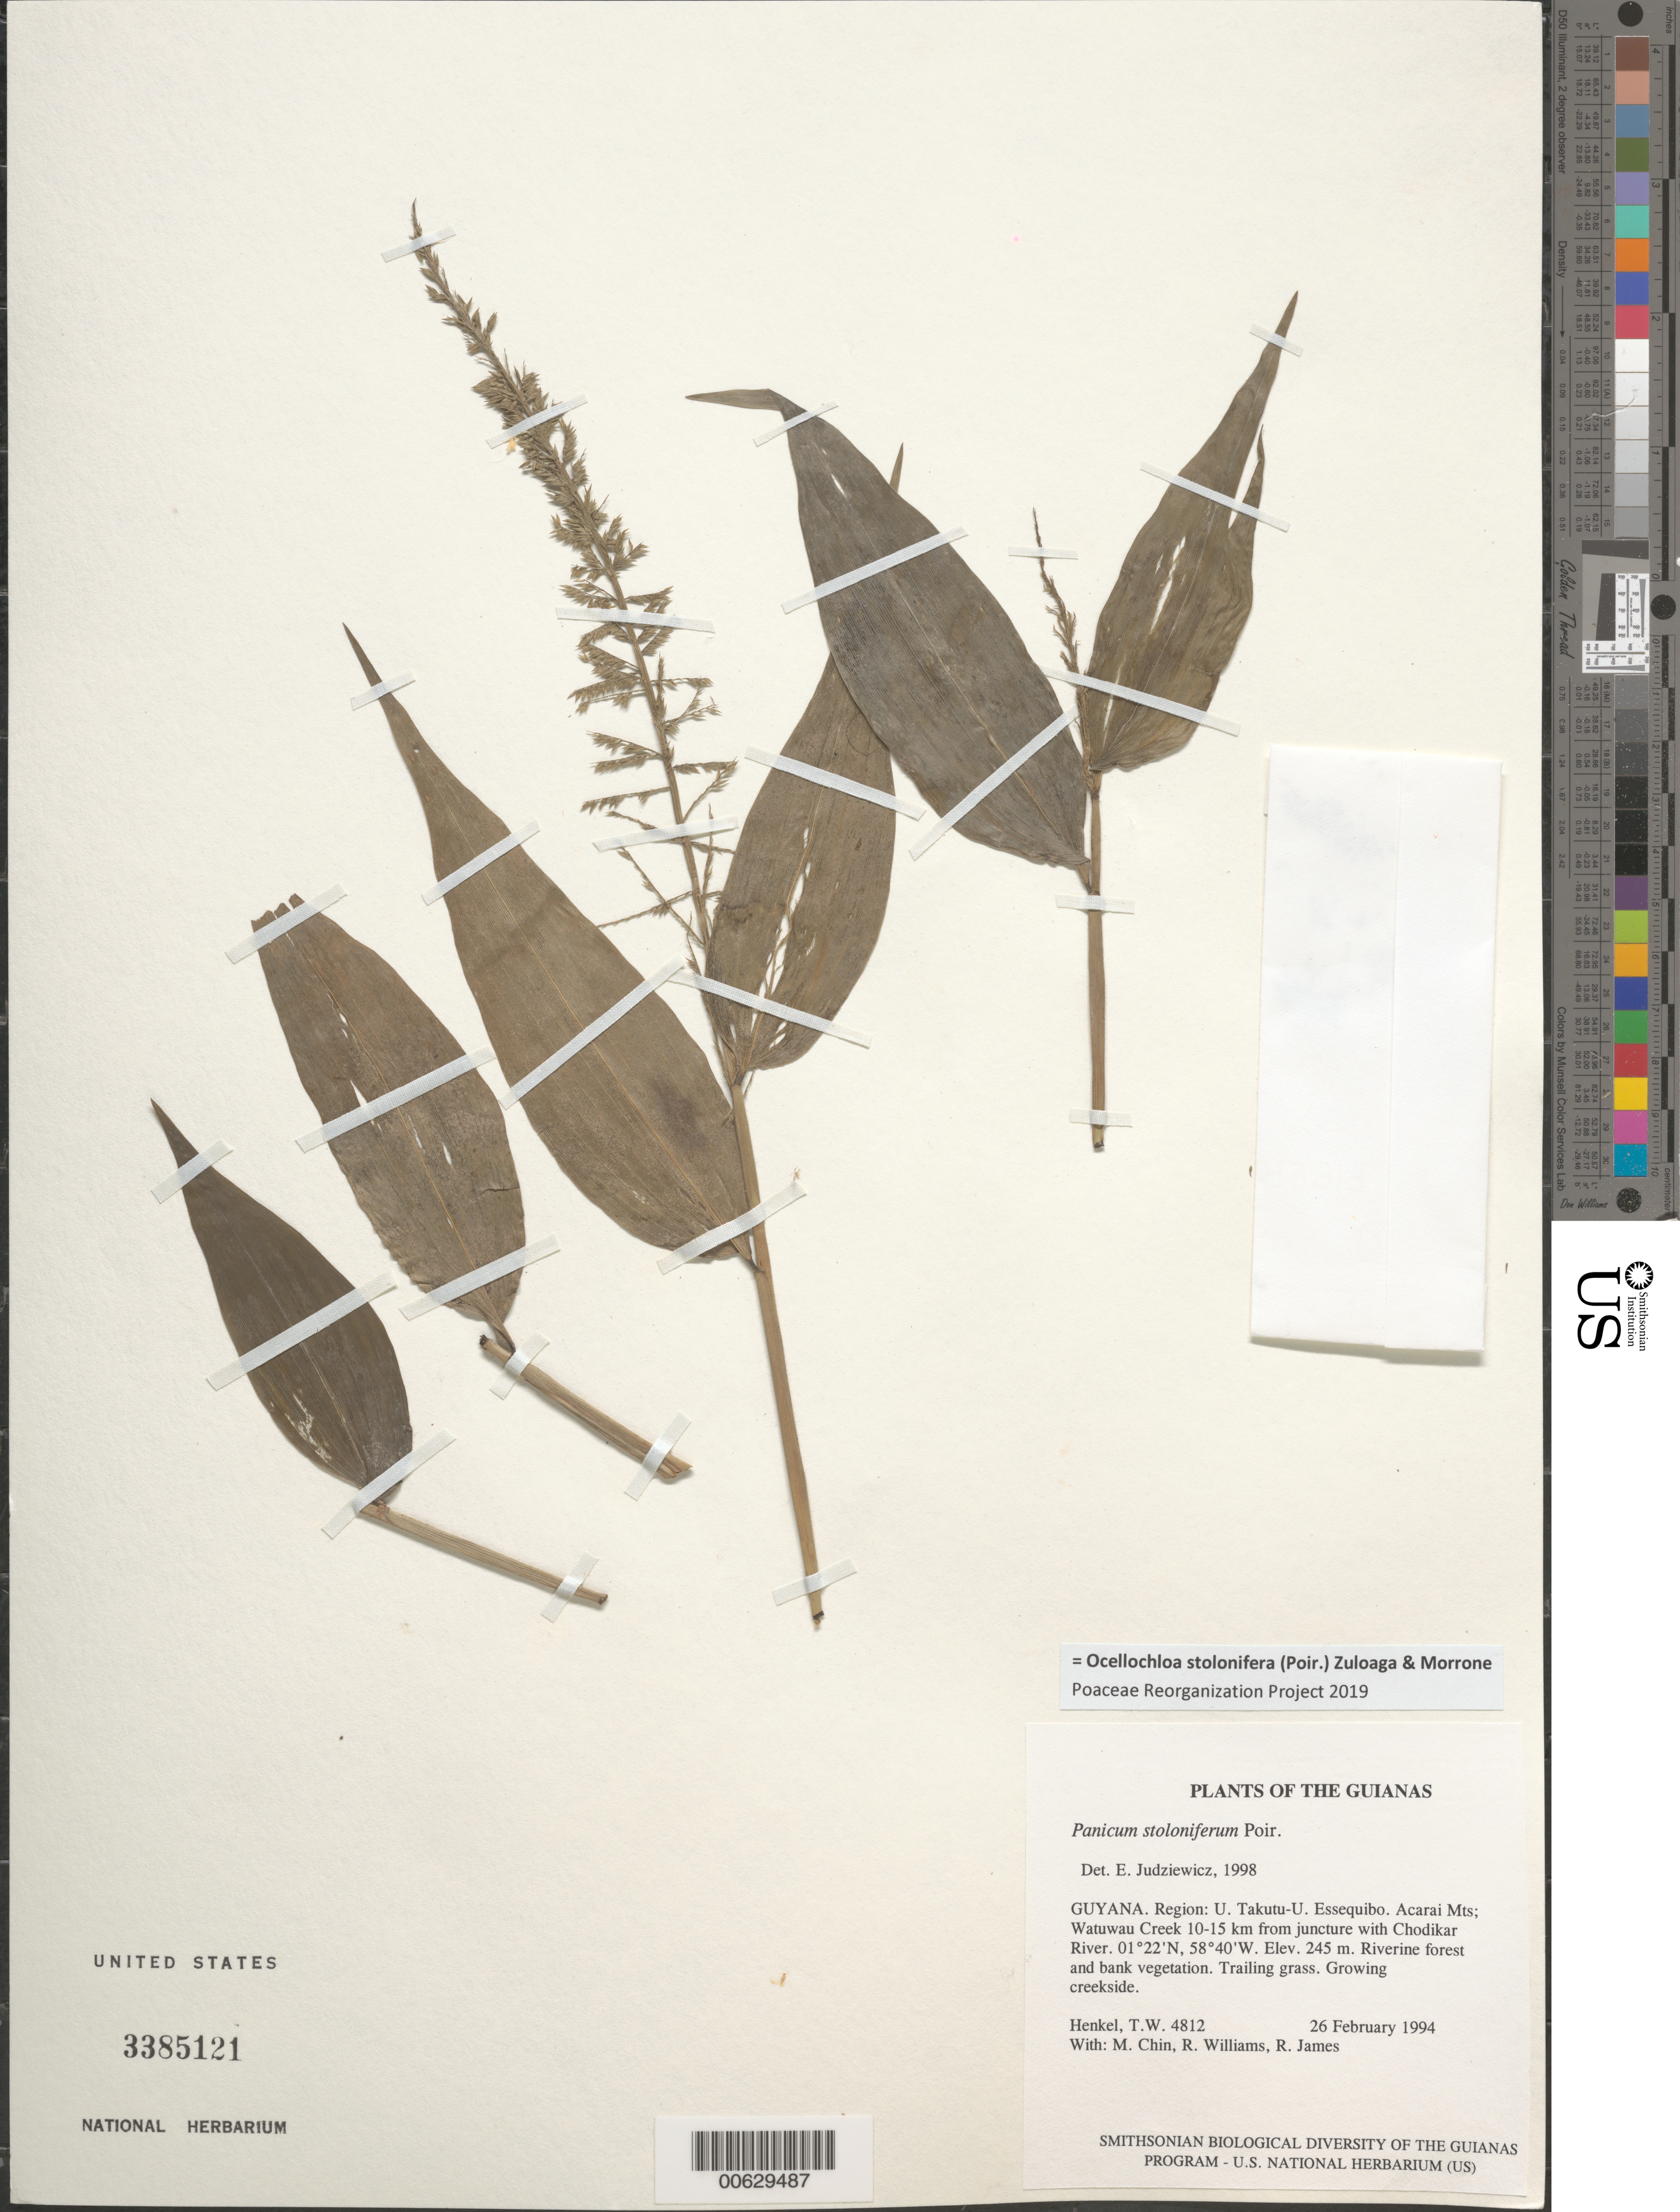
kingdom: Plantae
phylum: Tracheophyta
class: Liliopsida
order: Poales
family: Poaceae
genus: Panicum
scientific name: Panicum stoloniferum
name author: Poir.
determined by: Judziewicz, E. J.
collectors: T. Henkel, M. Chin, R. Williams & R. James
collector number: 4812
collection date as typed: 26 February 1994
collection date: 1994-02-26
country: Guyana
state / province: U. Takutu-U. Essequibo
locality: Acarai Mts; Watuwau Creek 10-15 km from juncture with Chodikar River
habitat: Riverine forest and bank vegetation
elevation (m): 245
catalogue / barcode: US 3385121